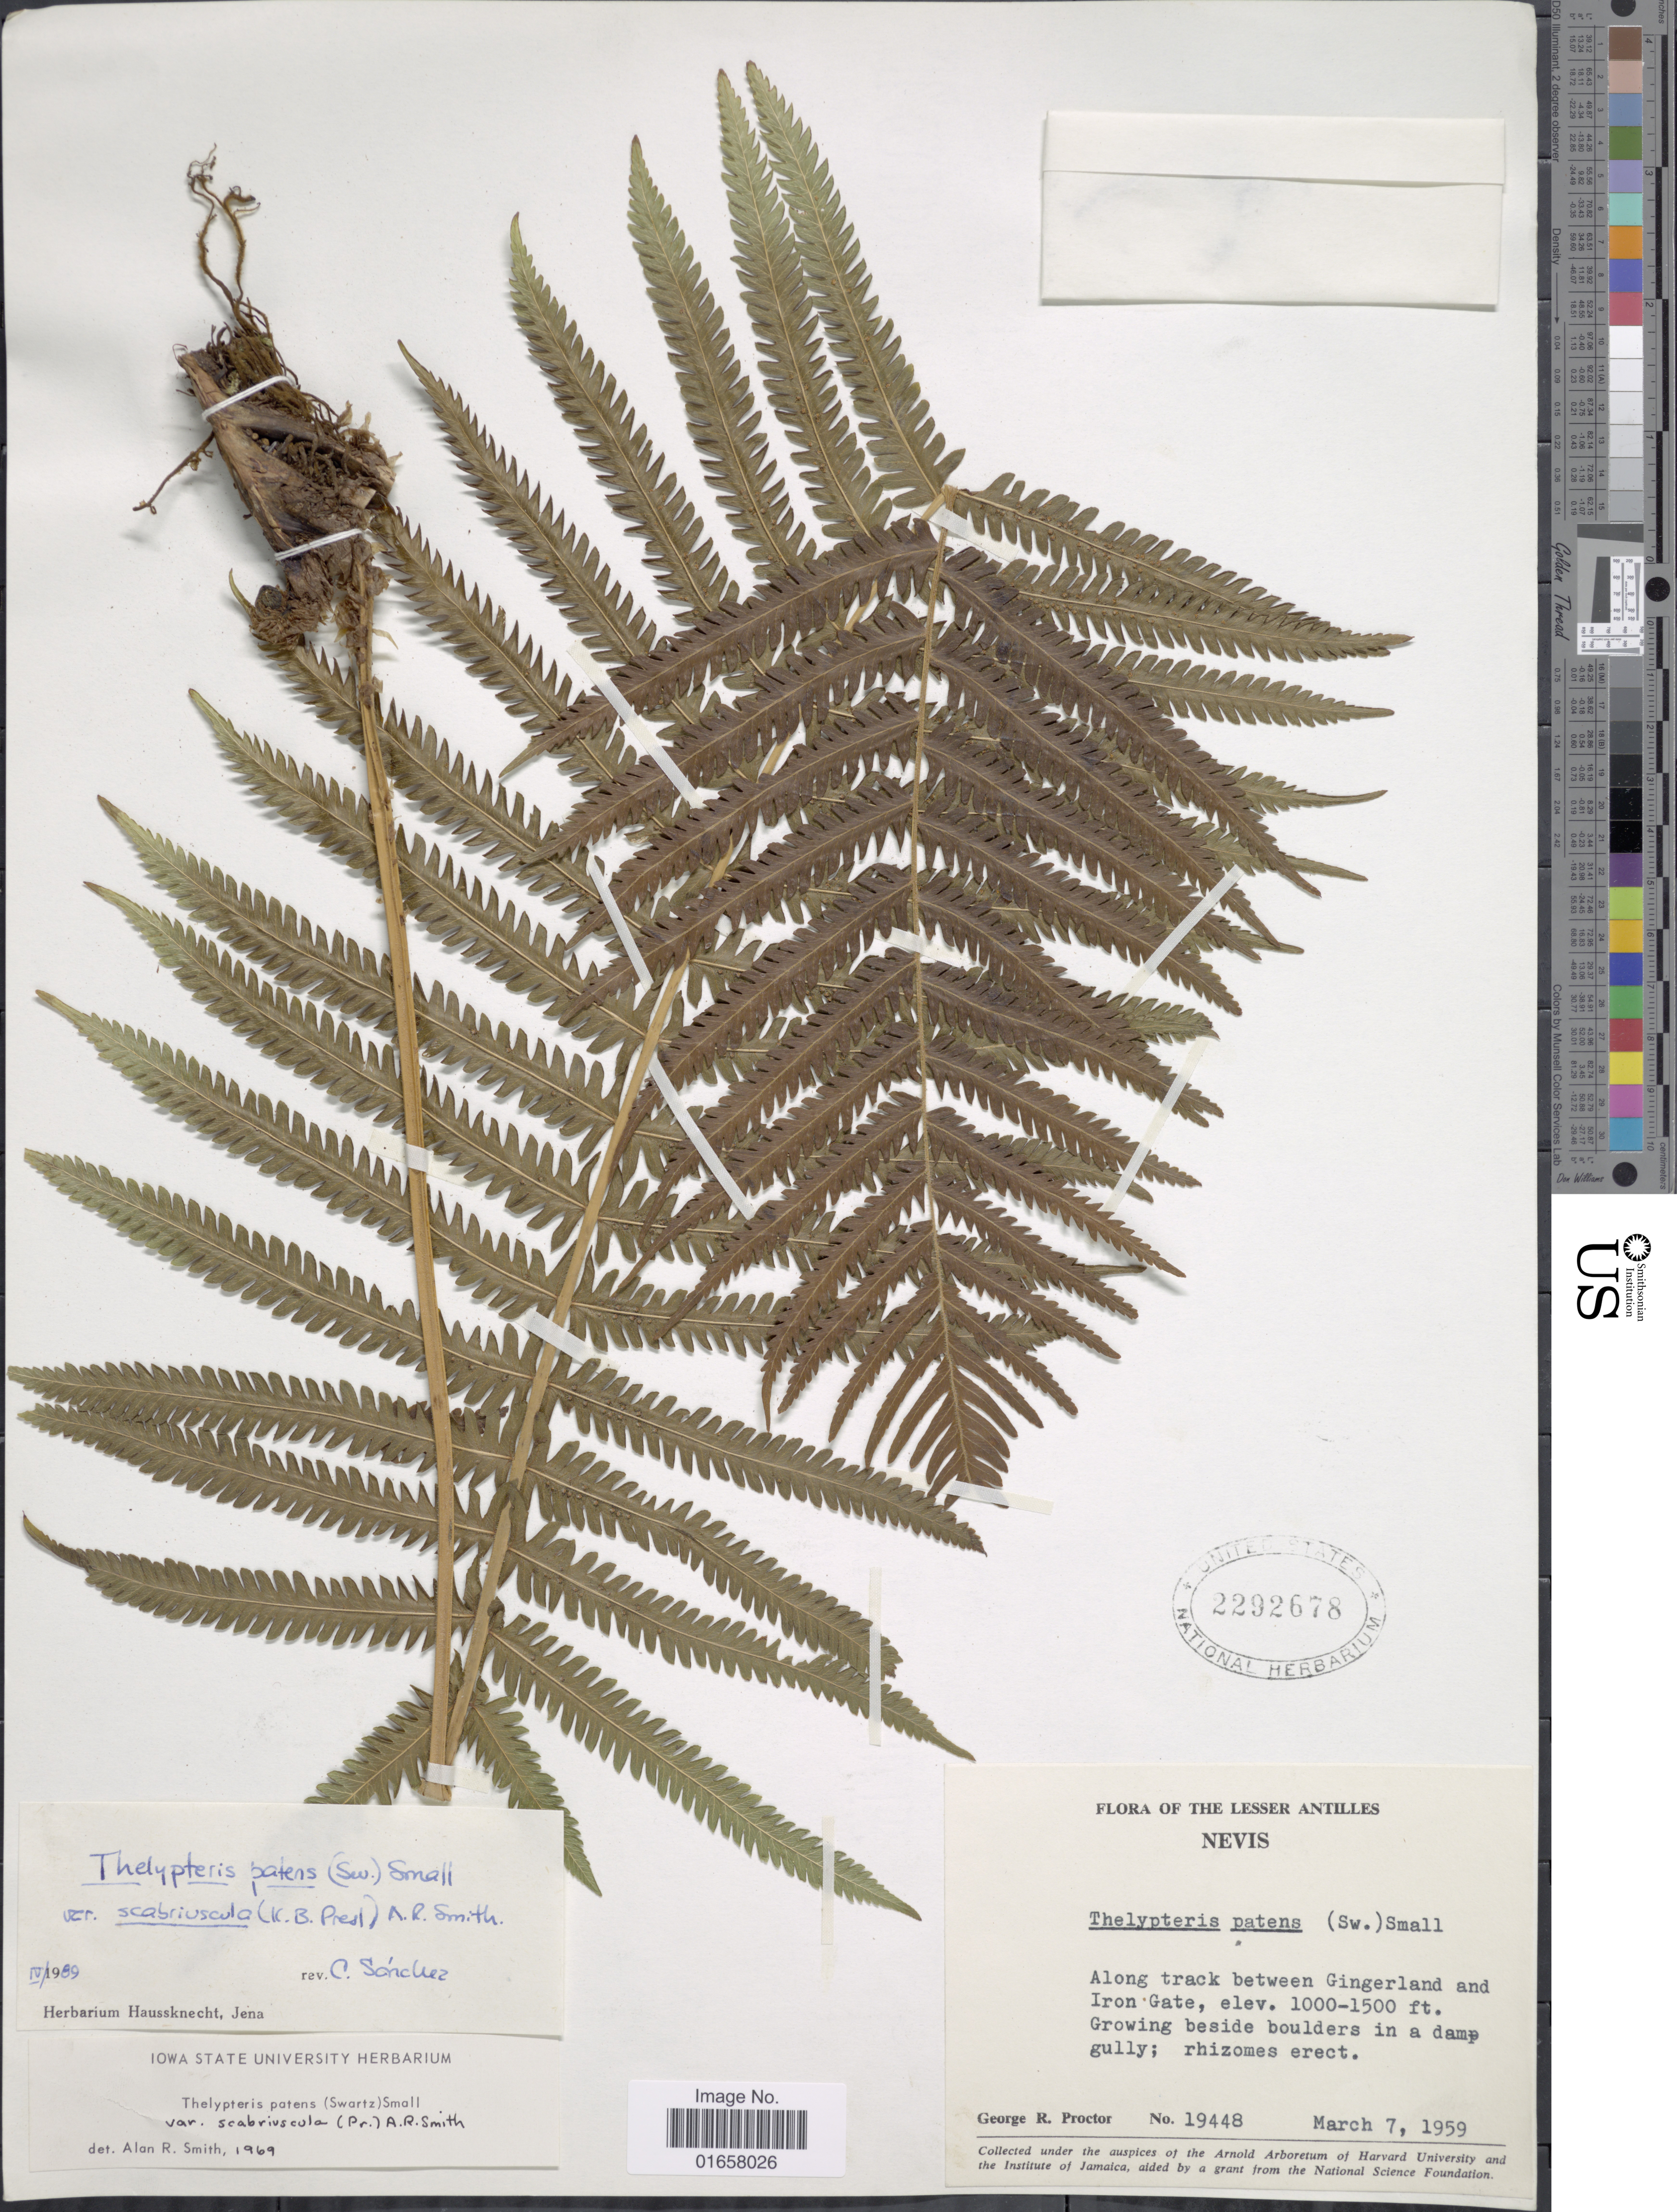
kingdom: Plantae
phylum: Tracheophyta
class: Polypodiopsida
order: Polypodiales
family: Thelypteridaceae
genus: Christella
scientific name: Christella patens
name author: (Sw.) Holttum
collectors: G. R. Proctor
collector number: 19448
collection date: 1959-03-07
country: St. Christopher-Nevis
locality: The Lesser Antilles, Nevis, along track between Gingerland and Iron Gate.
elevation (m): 305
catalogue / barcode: US 2292678